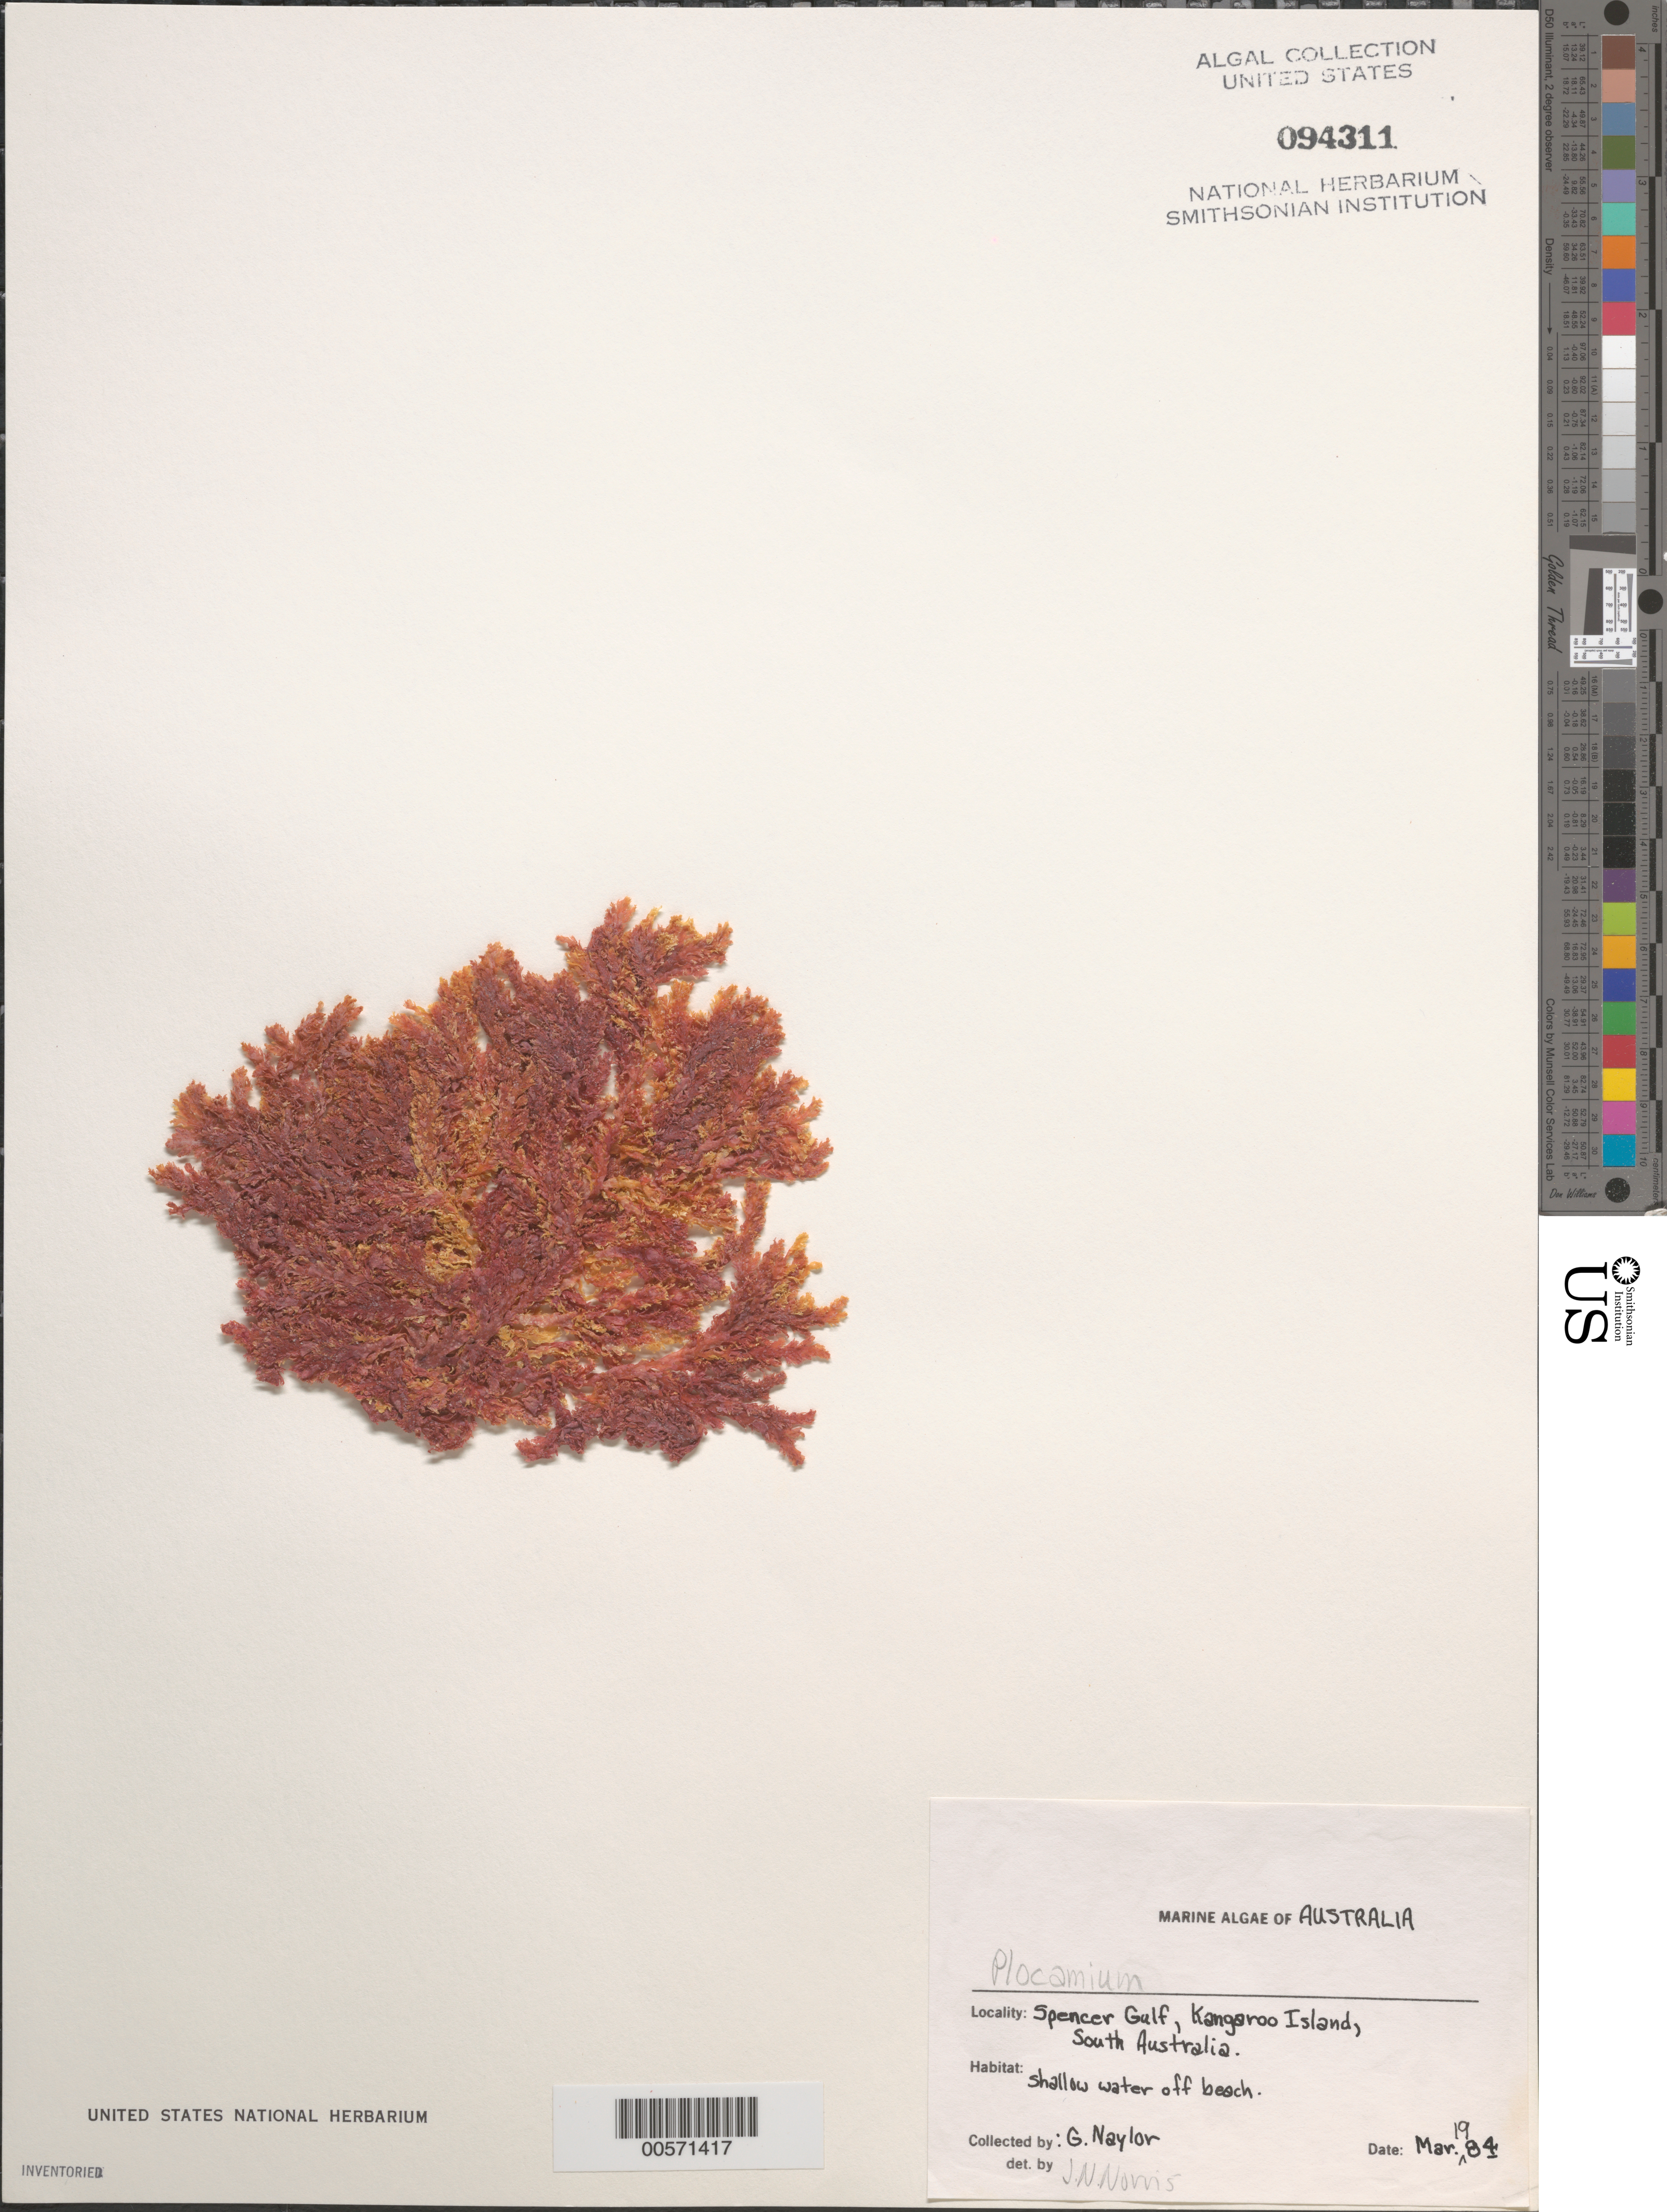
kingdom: Plantae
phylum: Rhodophyta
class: Florideophyceae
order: Plocamiales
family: Plocamiaceae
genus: Plocamium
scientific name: Plocamium sp.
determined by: Norris, James N.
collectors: G. Naylor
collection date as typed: Mar 1984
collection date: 1984-03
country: Australia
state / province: South Australia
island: Kangaroo Island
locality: Spencer Gulf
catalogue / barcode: US 94311